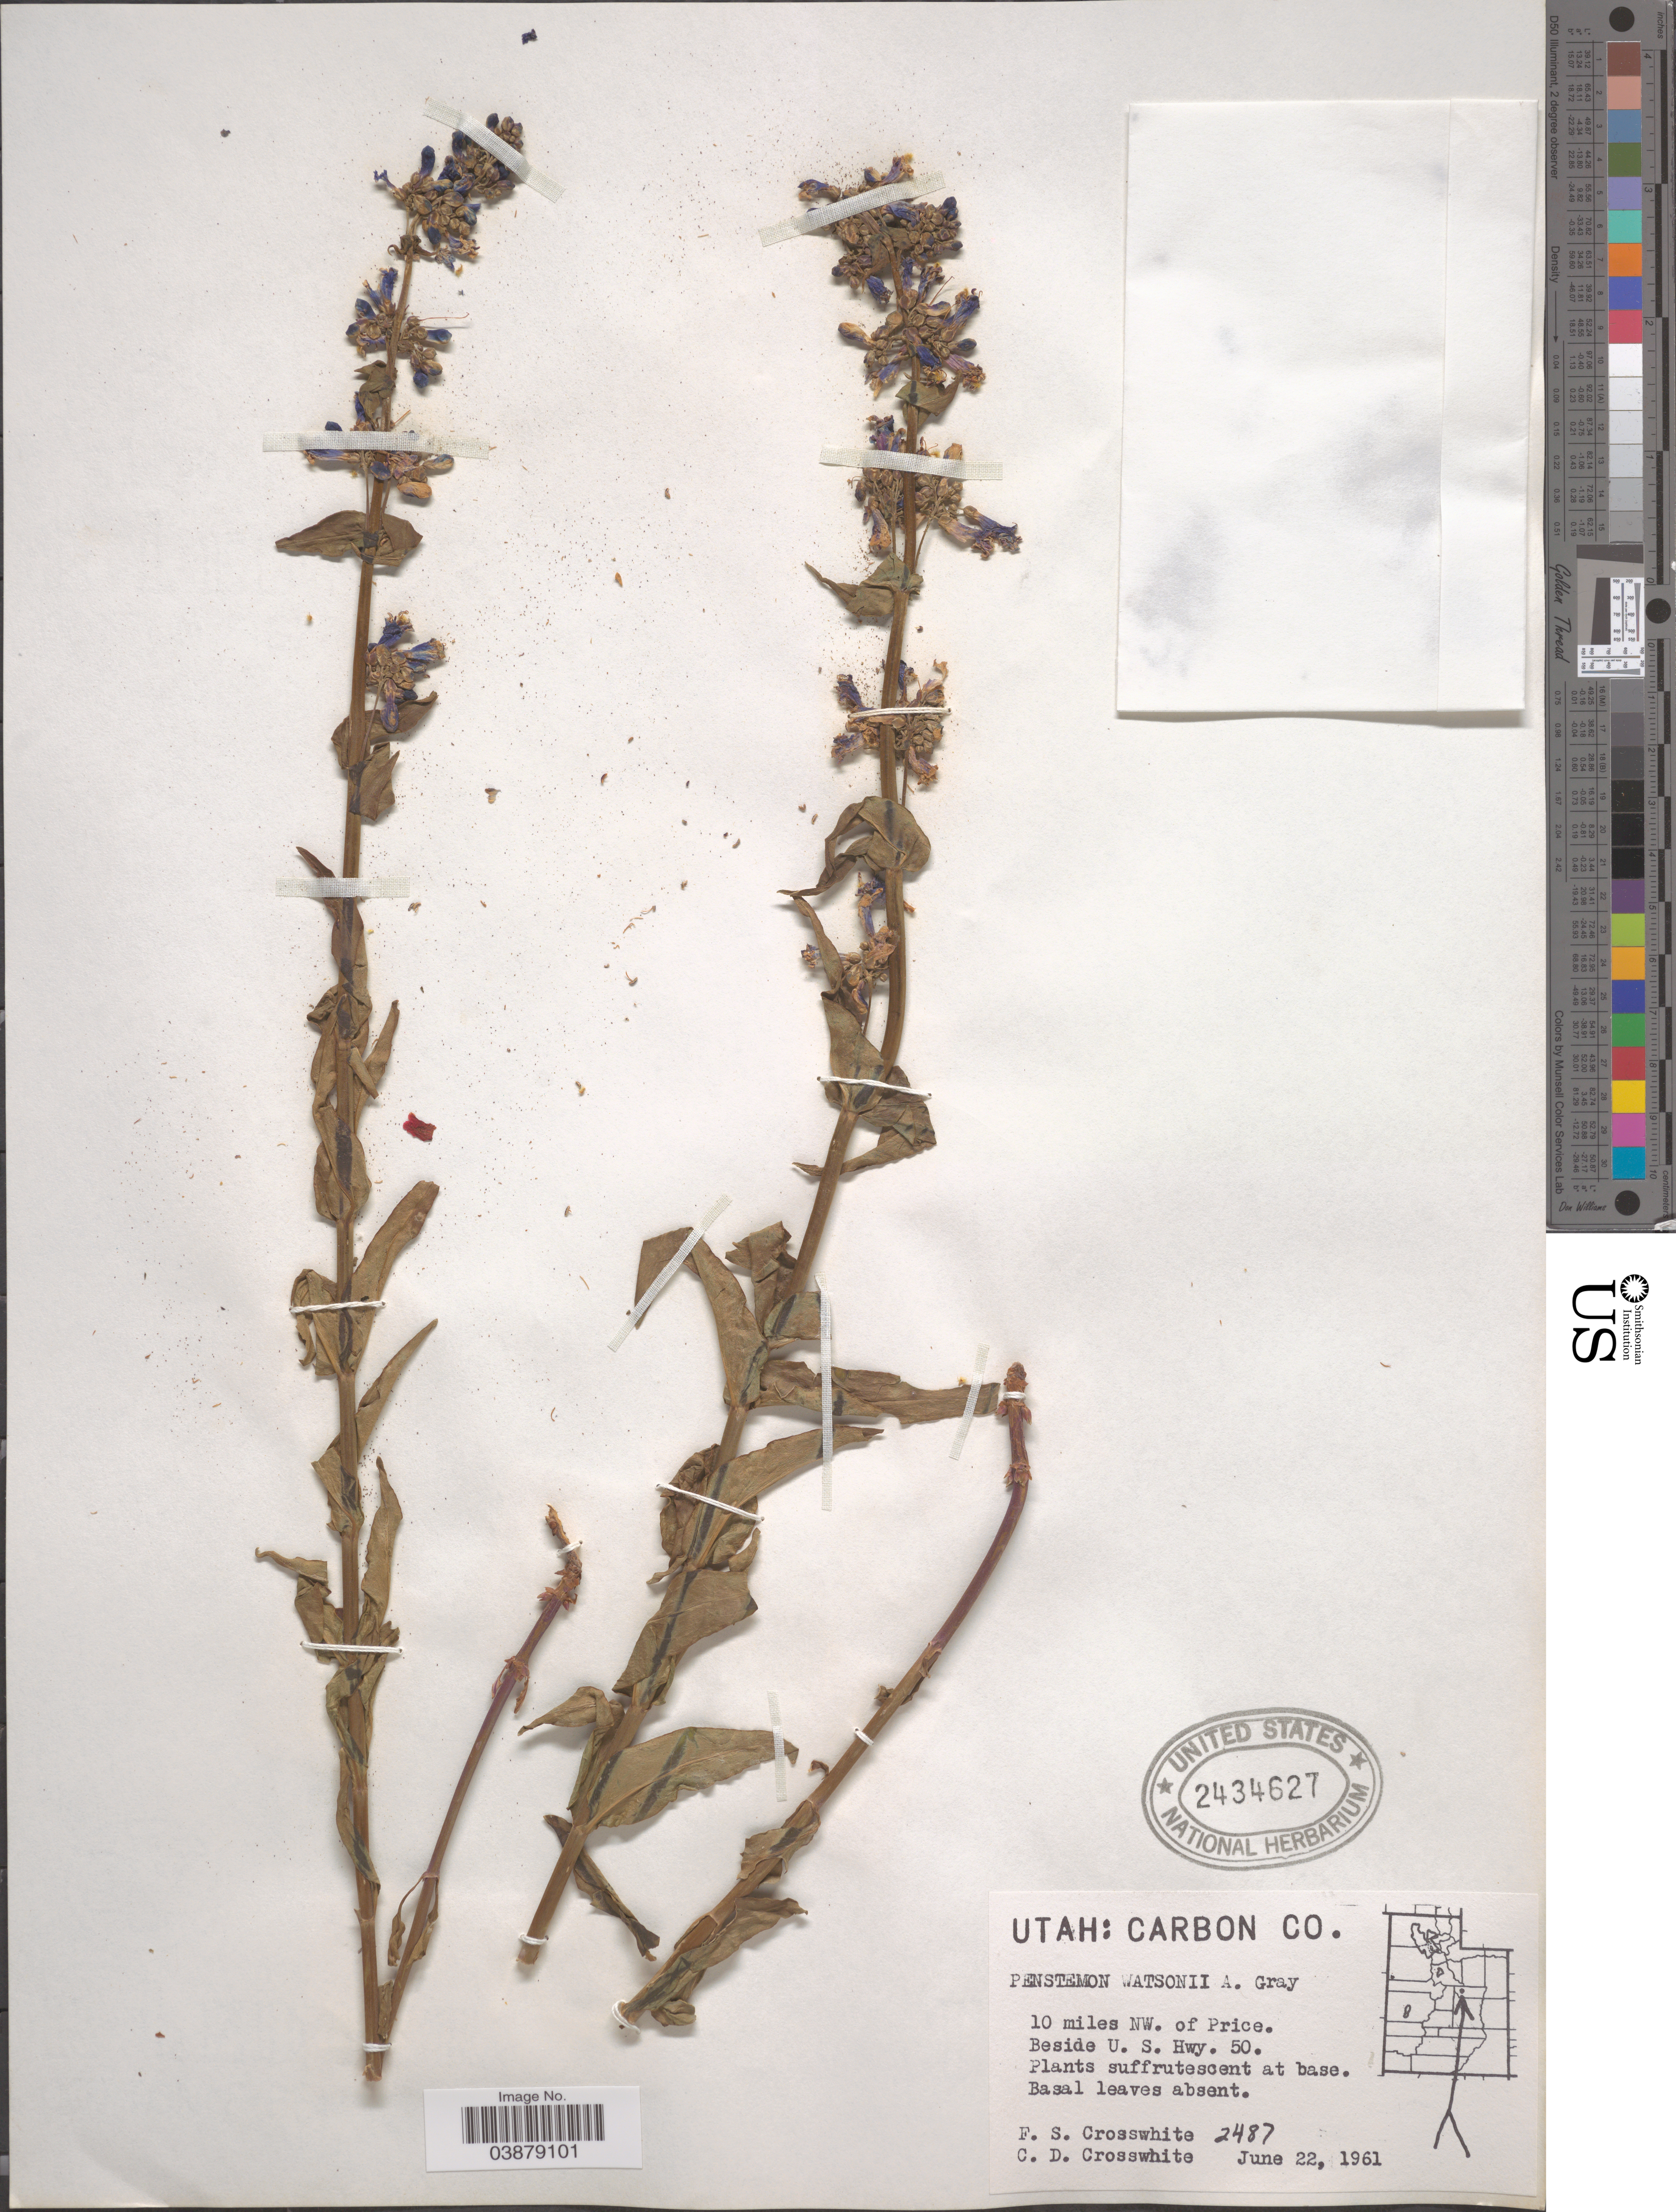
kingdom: Plantae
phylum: Tracheophyta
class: Magnoliopsida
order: Lamiales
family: Plantaginaceae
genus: Penstemon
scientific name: Penstemon watsonii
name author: A. Gray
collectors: F. Crosswhite & C. Crosswhite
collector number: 2487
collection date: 1961-06-22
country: United States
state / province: Utah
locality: Carbon Co. 10 miles NW. of Price. Beside U. S. Hwy. 50.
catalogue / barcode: US 2434627